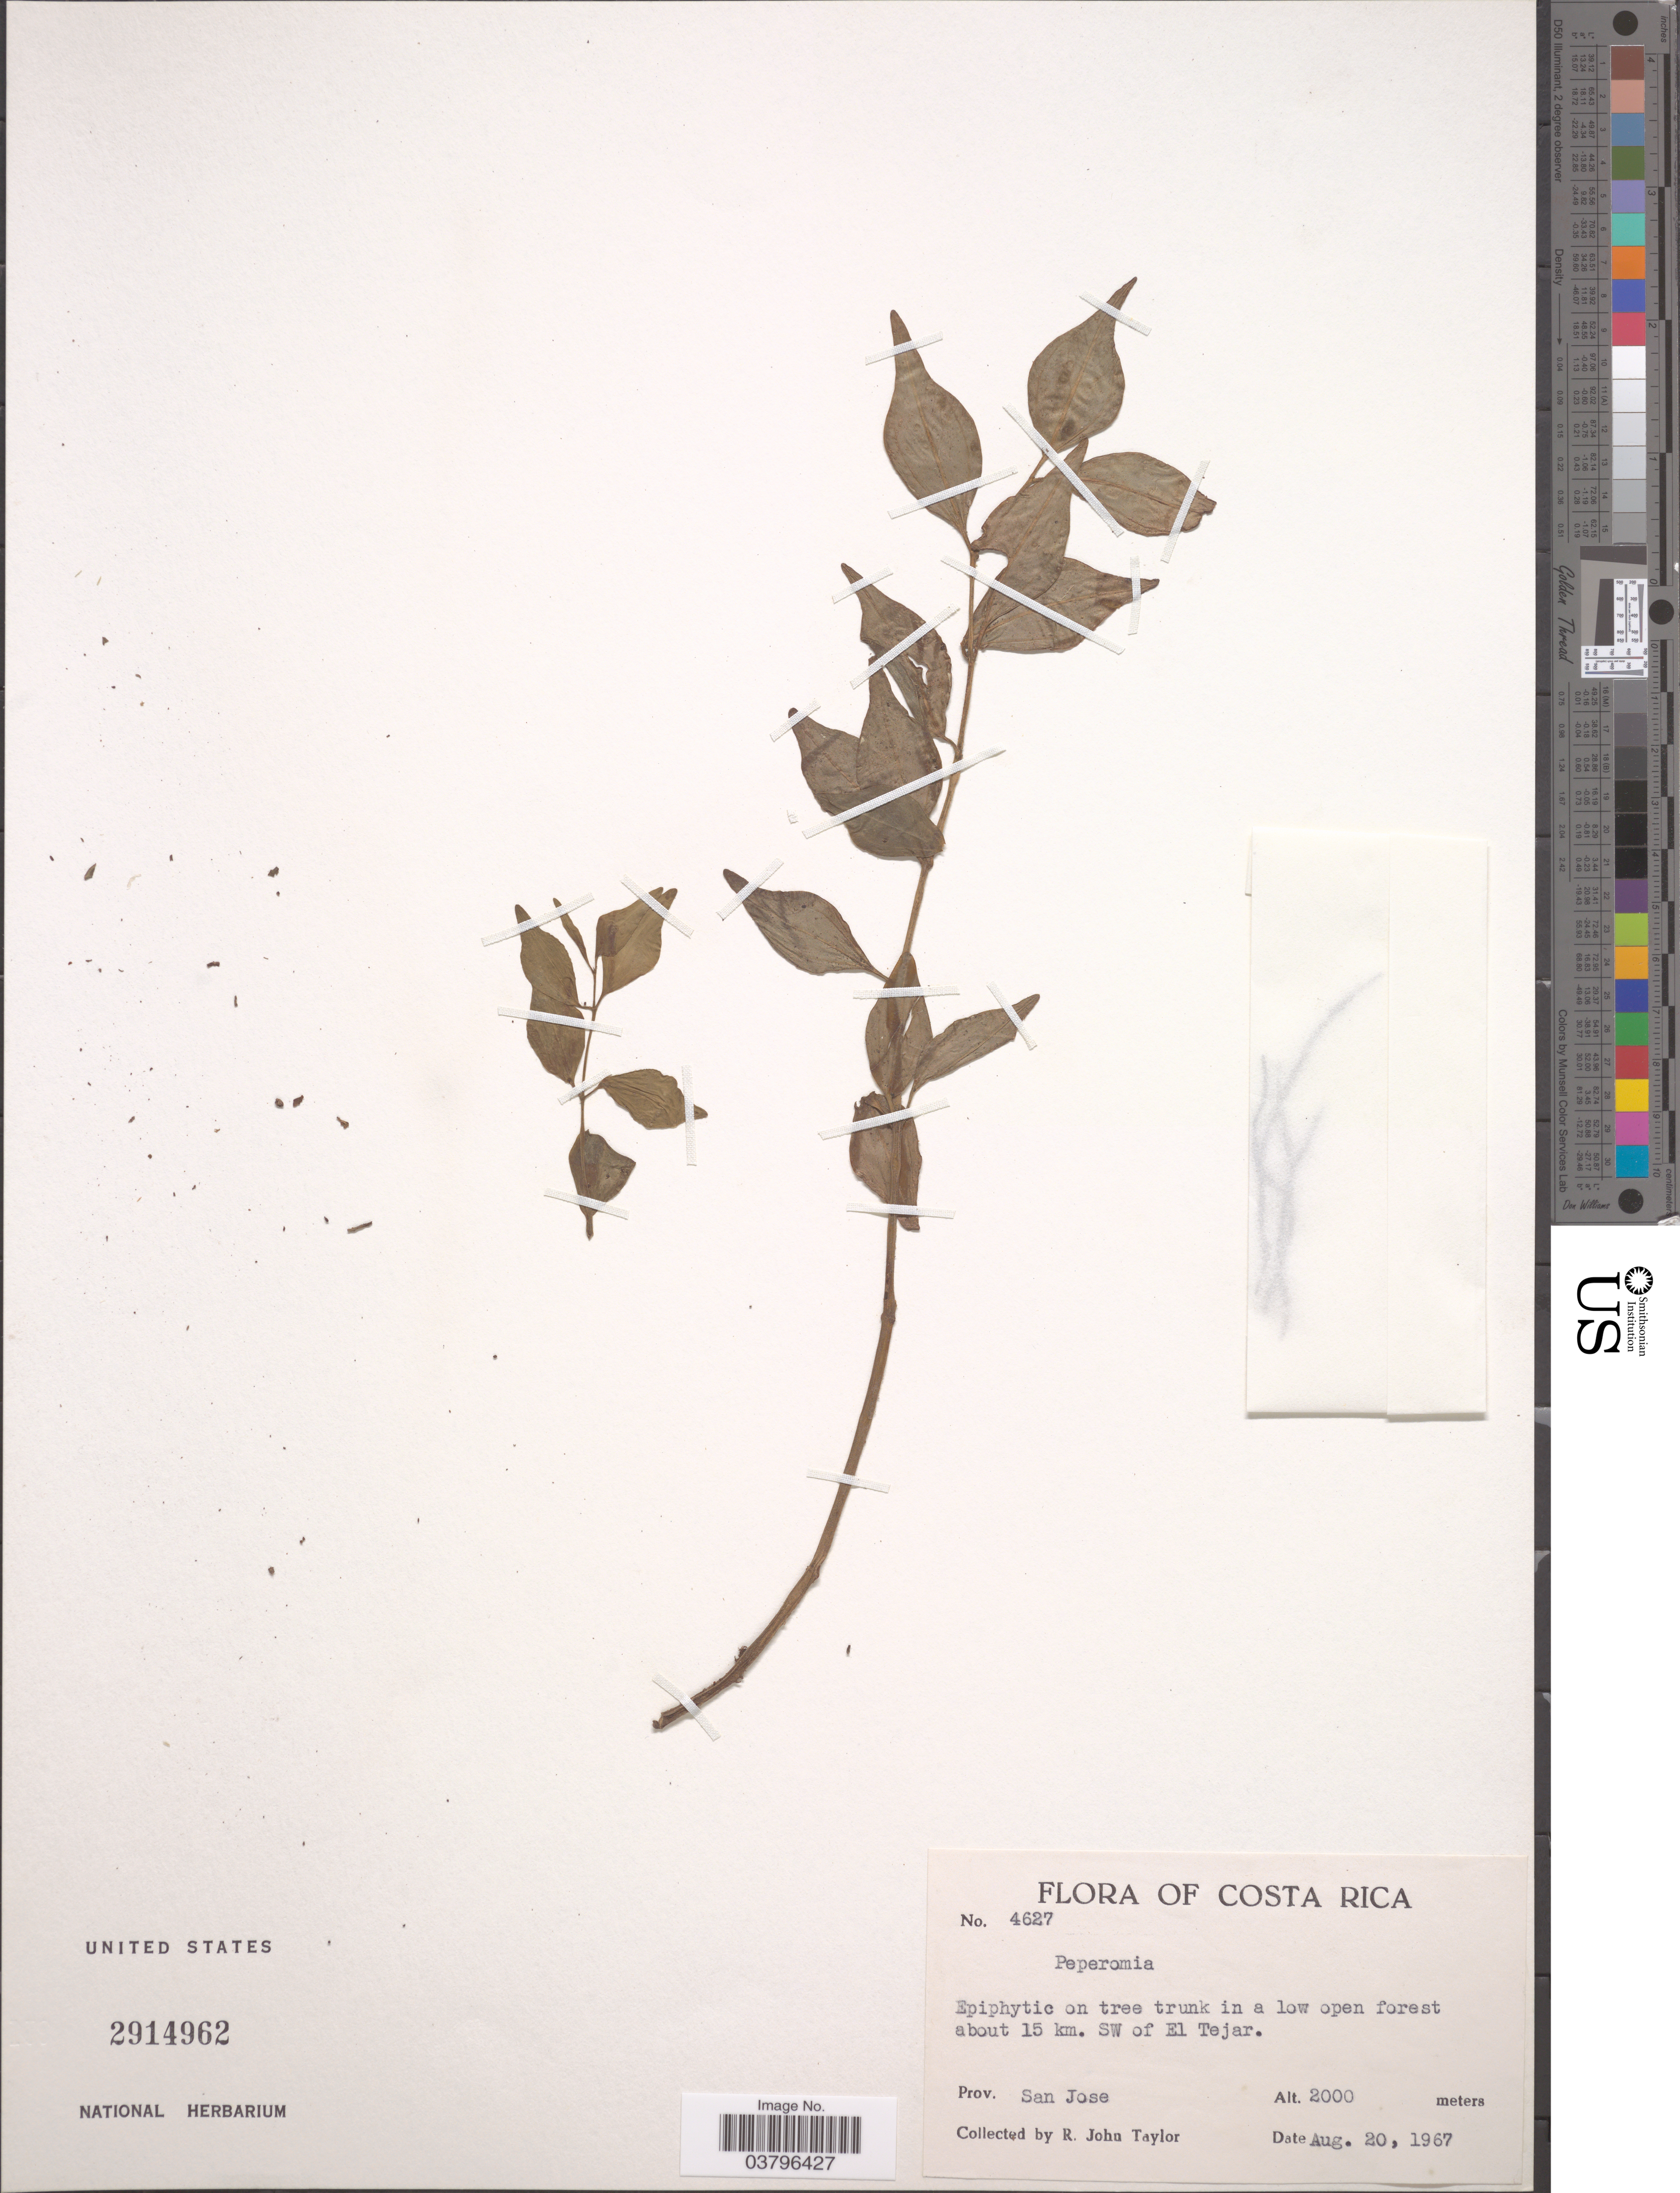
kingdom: Plantae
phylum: Tracheophyta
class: Magnoliopsida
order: Piperales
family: Piperaceae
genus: Peperomia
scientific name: Peperomia palmana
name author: C. DC.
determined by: Jiménez, José Estaban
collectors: R. J. Taylor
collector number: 4627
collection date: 1967-08-20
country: Costa Rica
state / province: San José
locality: In low open forest about 15 km. SW of El Tejar.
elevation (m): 2000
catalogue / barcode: US 2914962